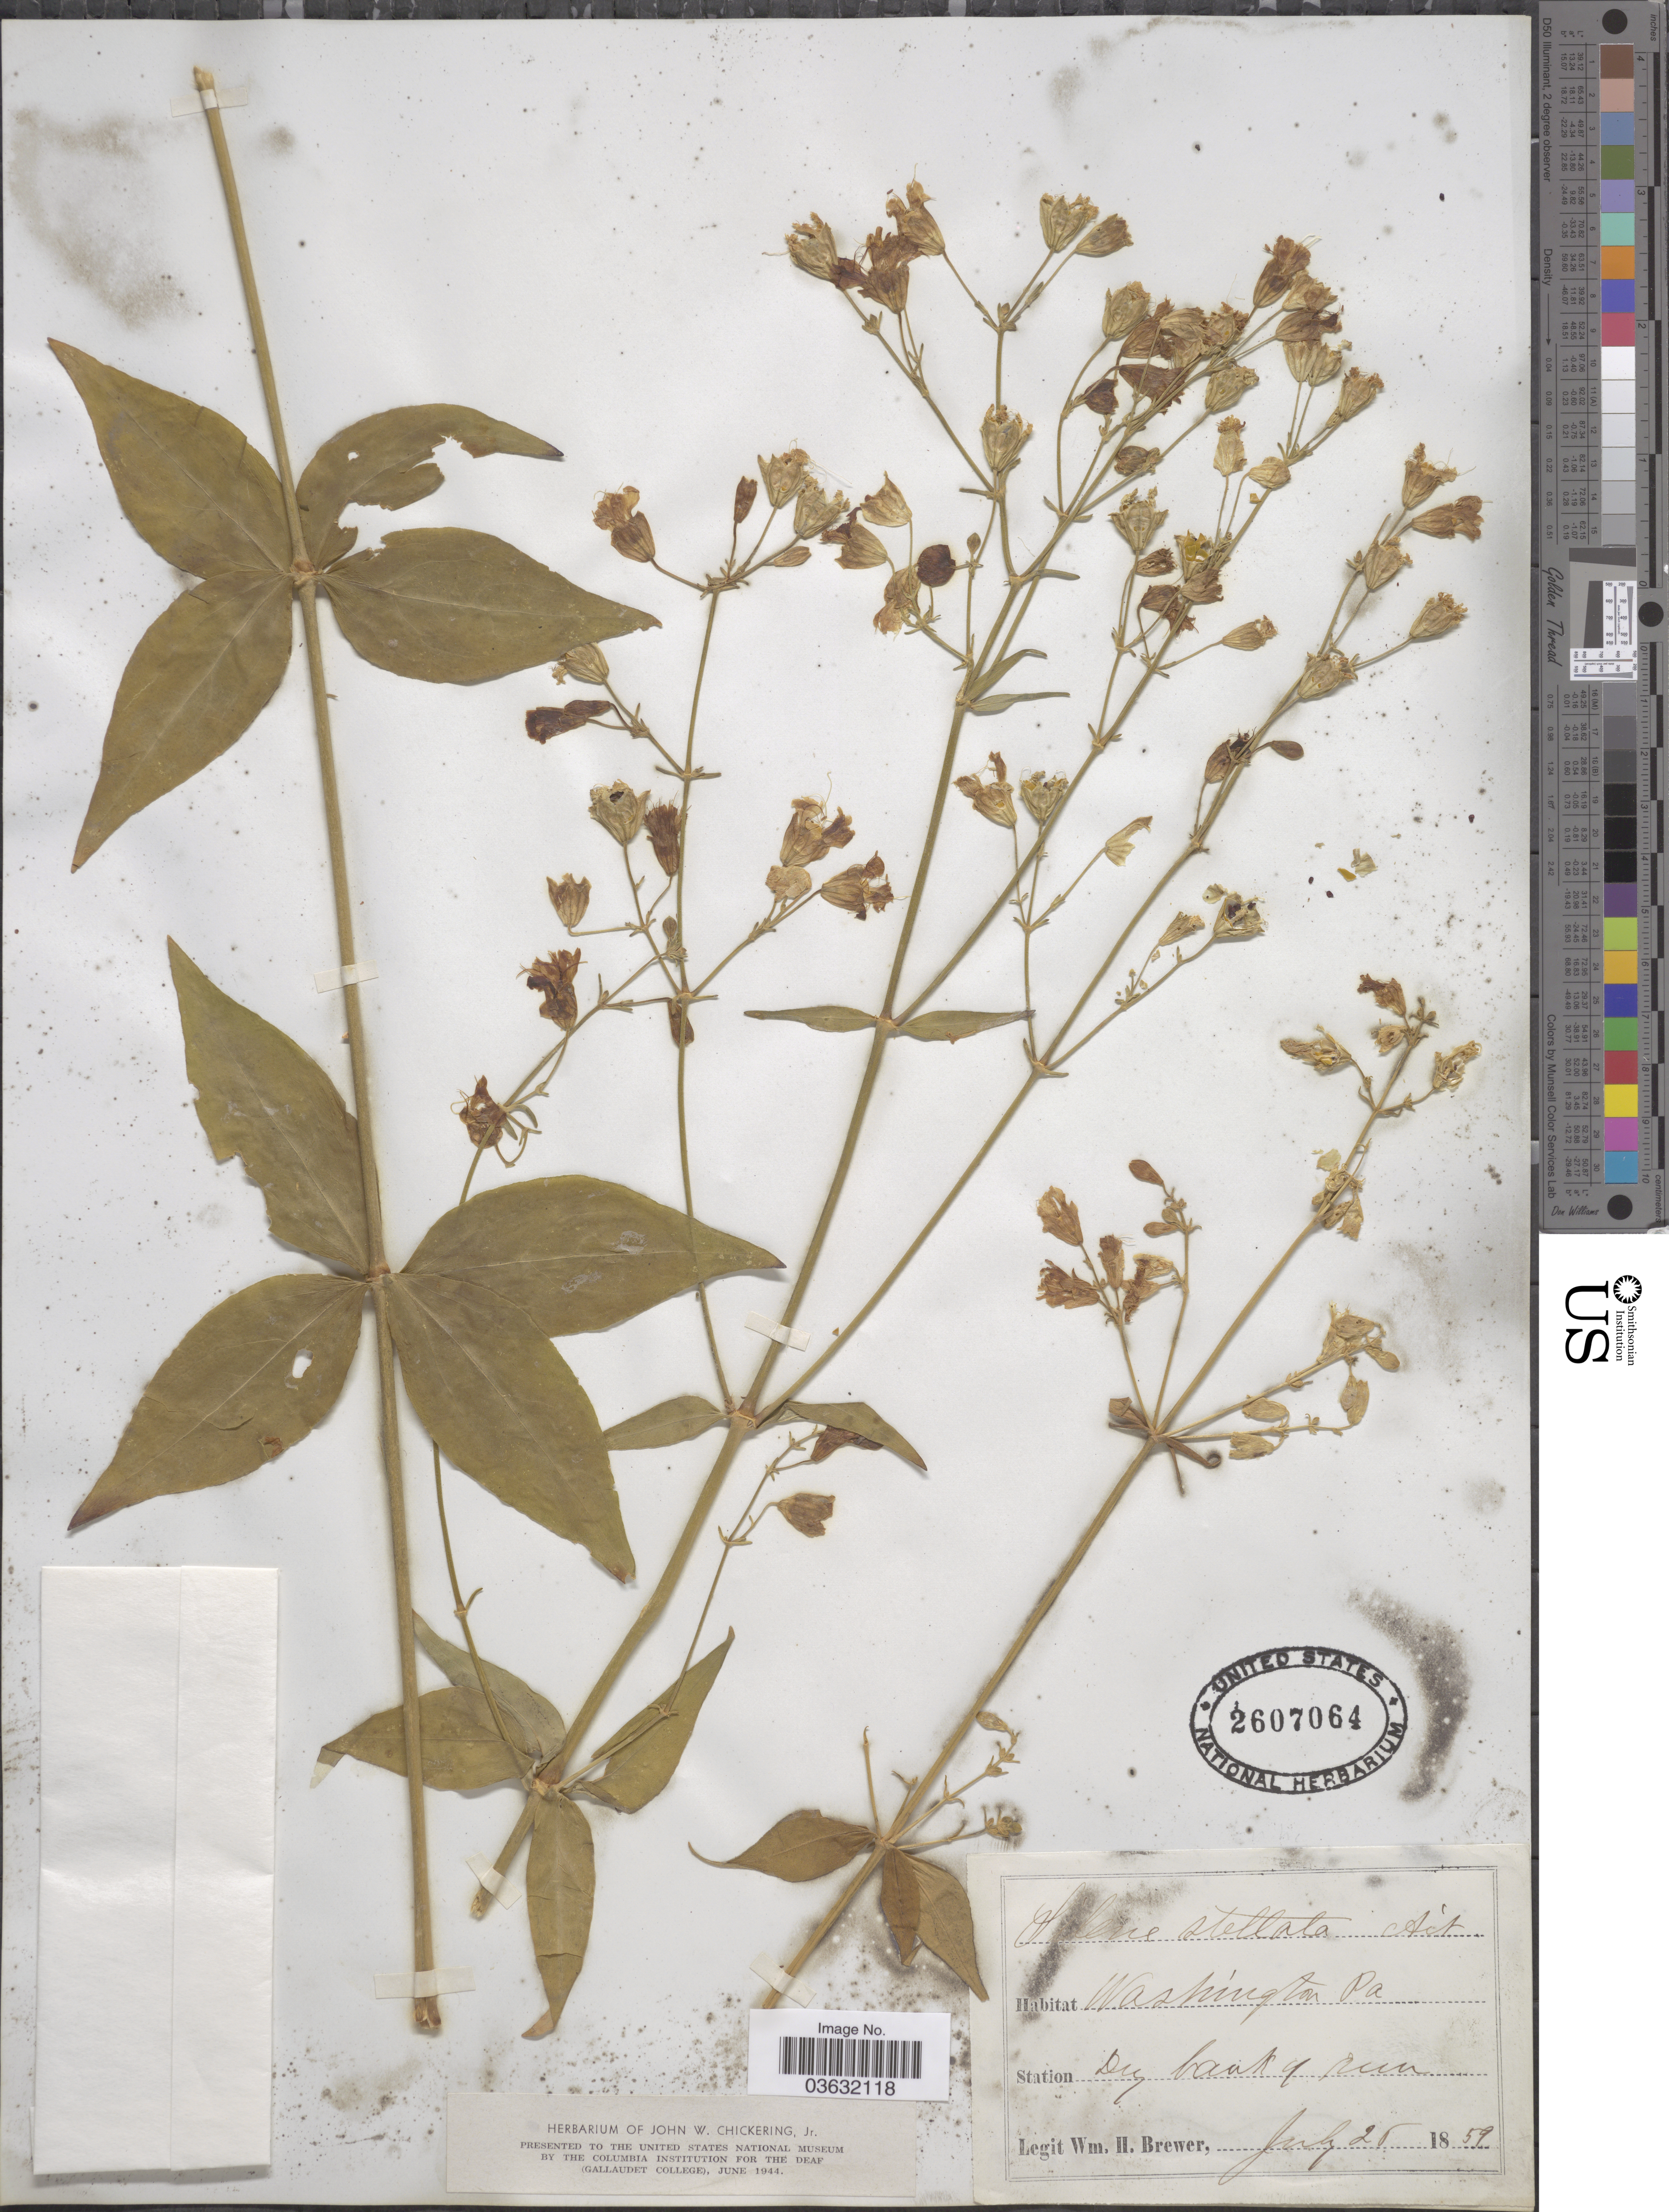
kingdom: Plantae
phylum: Tracheophyta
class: Magnoliopsida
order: Caryophyllales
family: Caryophyllaceae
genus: Silene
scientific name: Silene stellata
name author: (L.) Coyte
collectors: W. H. Brewer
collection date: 1859-07-25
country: United States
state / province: Pennsylvania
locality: Washington.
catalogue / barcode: US 2607064